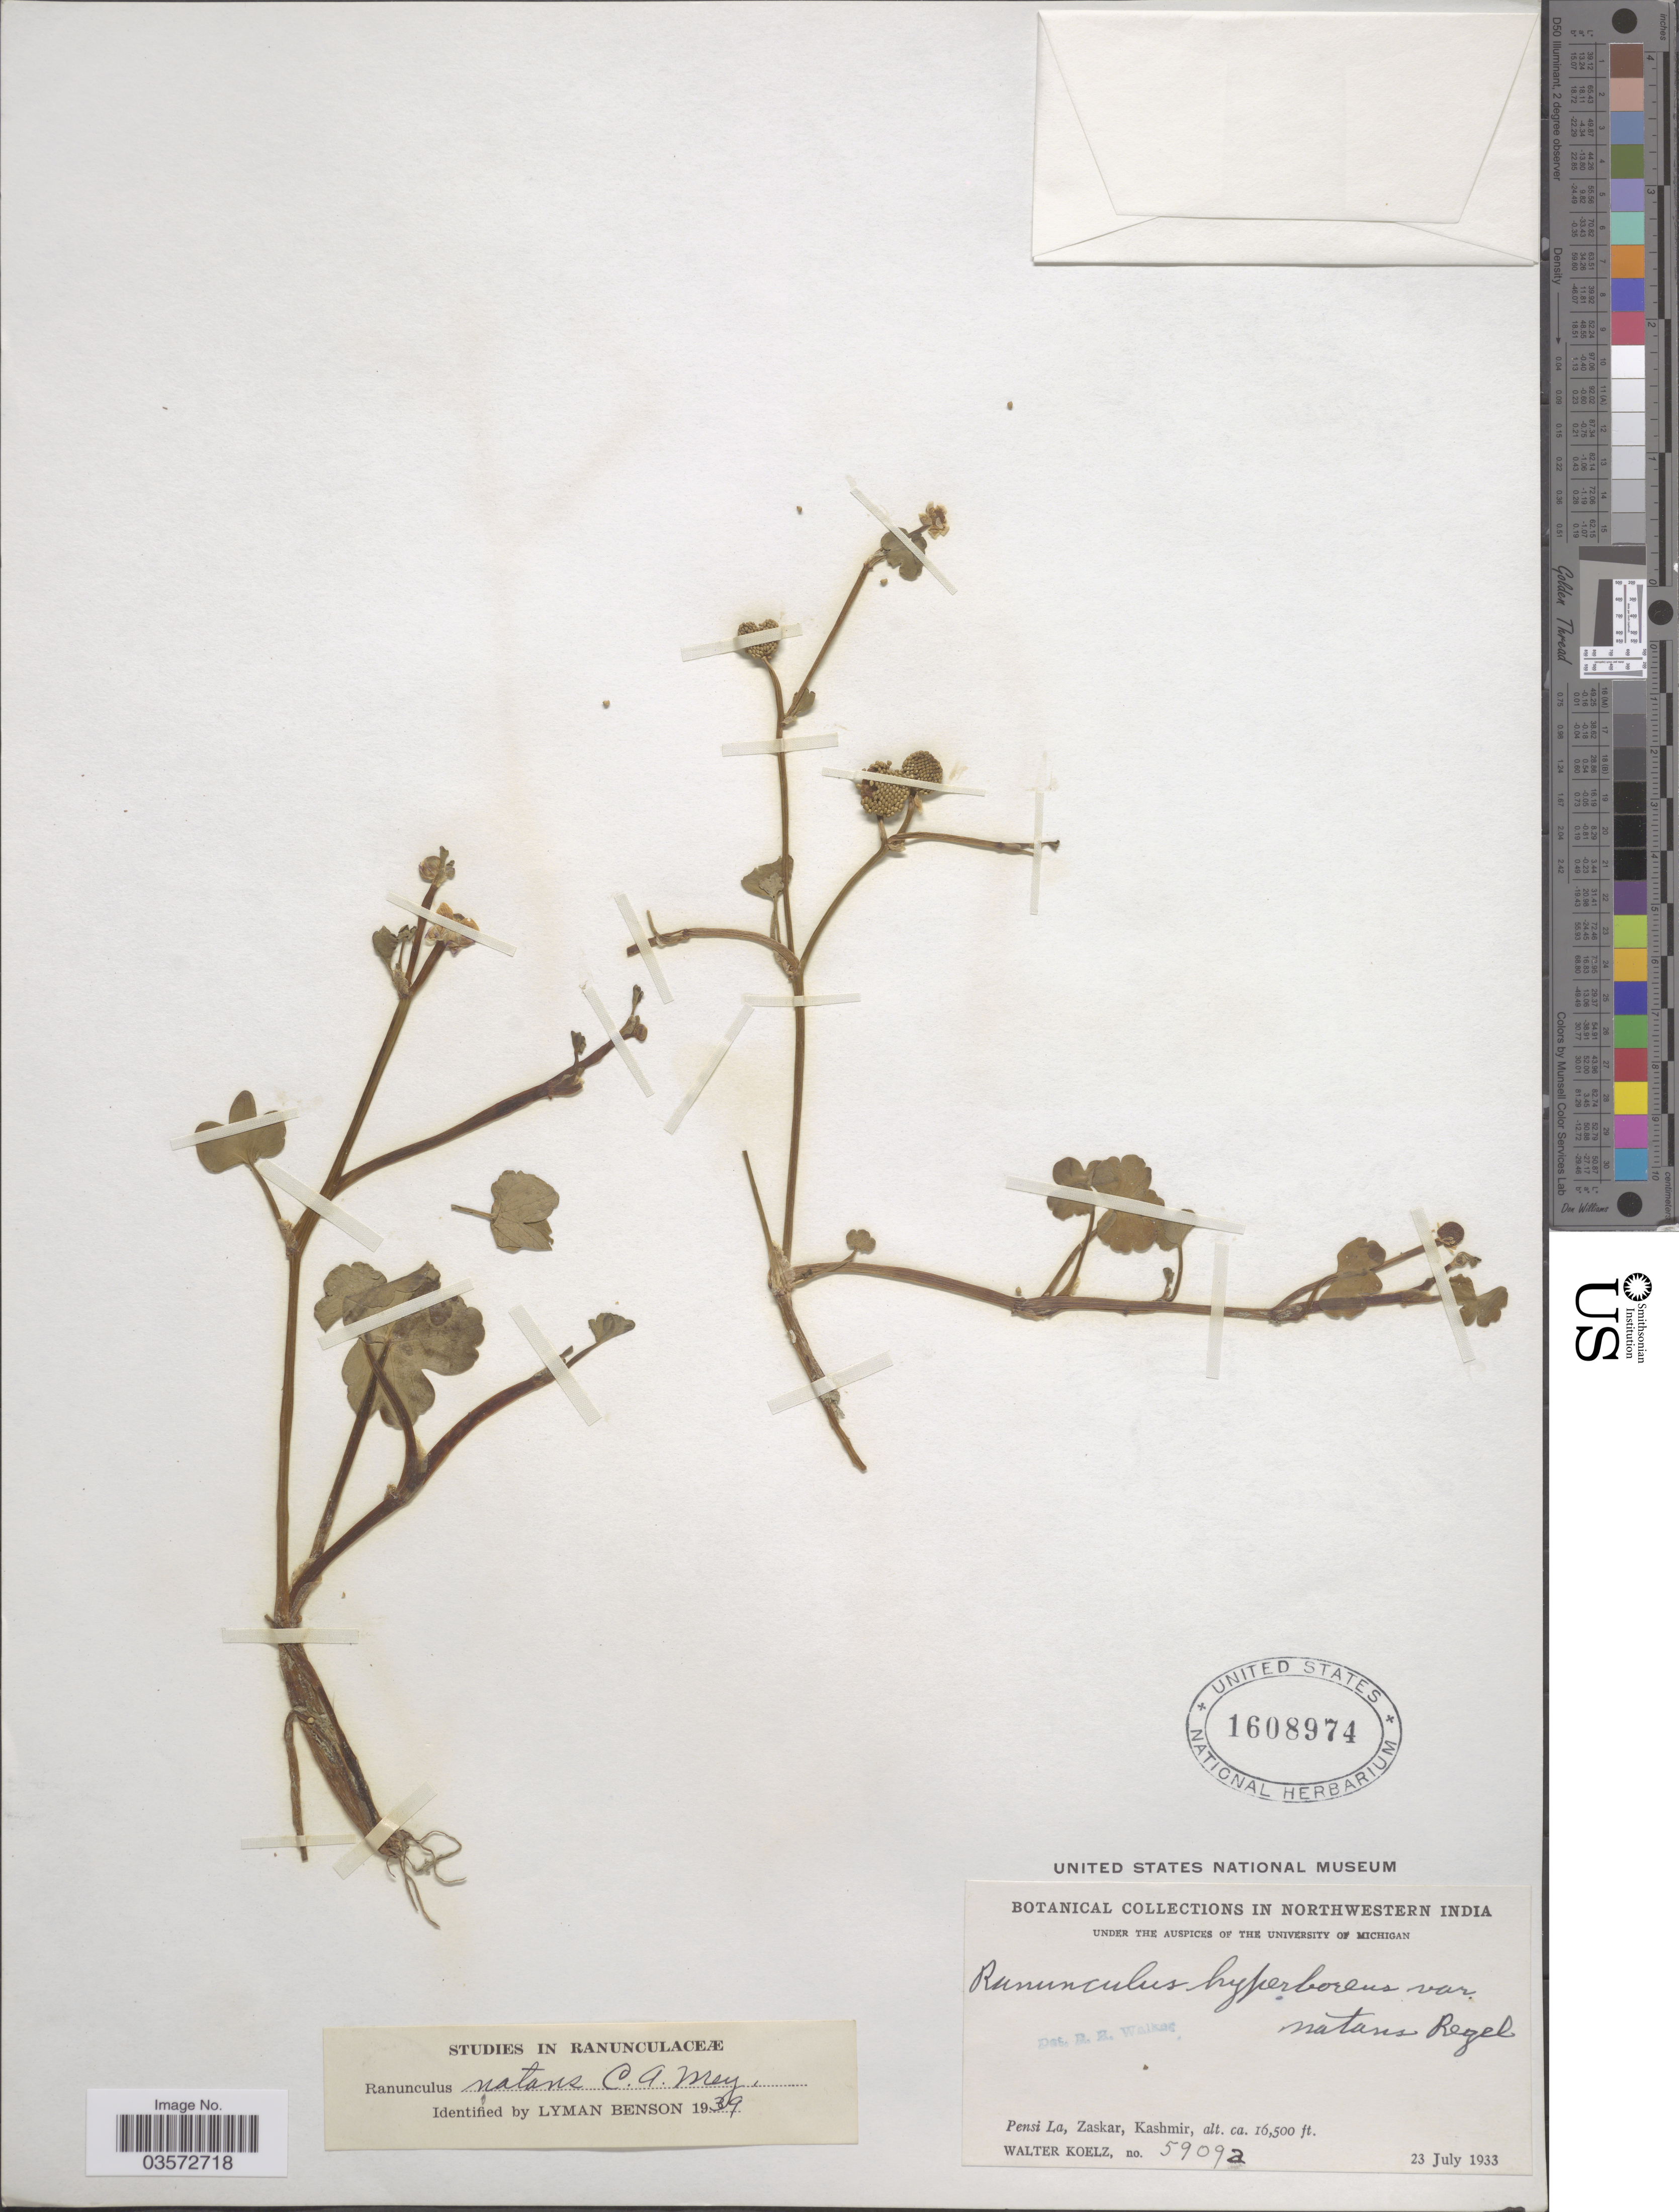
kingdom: Plantae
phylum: Tracheophyta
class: Magnoliopsida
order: Ranunculales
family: Ranunculaceae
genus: Ranunculus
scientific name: Ranunculus natans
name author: C.A. Mey.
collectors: W. N. Koelz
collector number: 59092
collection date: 1933-07-23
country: India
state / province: Jammu and Kashmir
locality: In Northwestern India. Pensi La, Zaskar, Kashmir.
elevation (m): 5029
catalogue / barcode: US 1608974